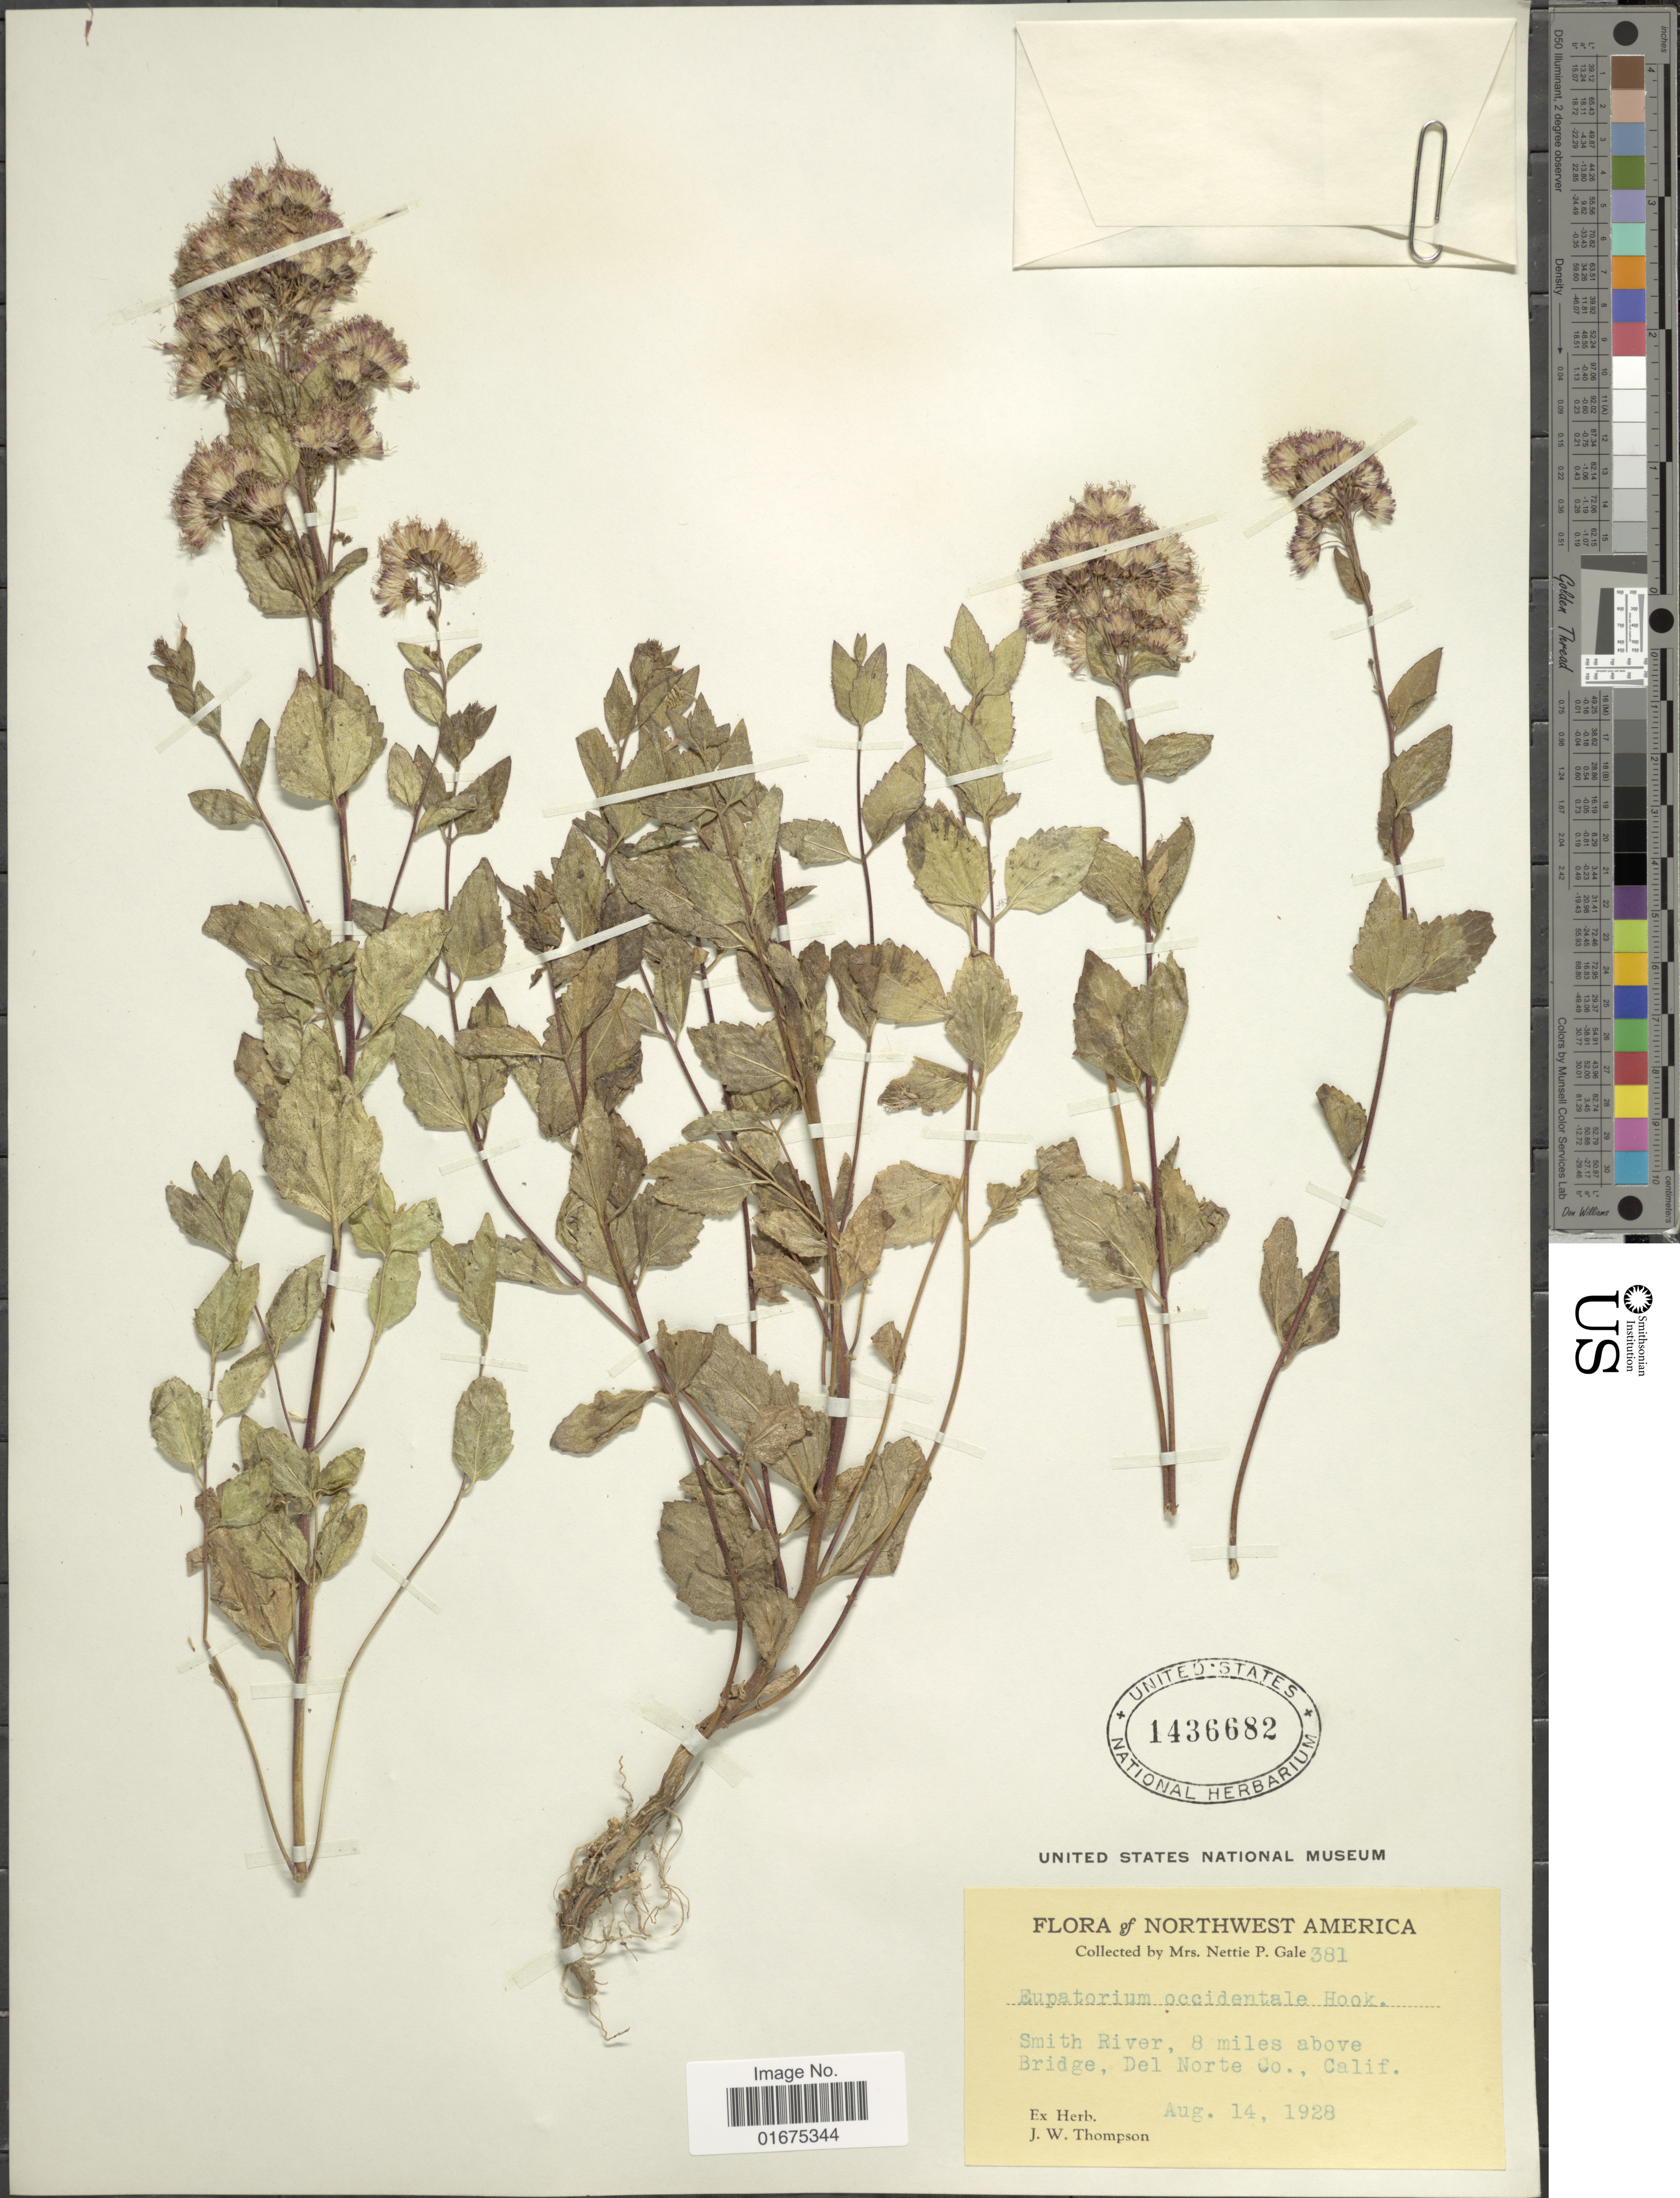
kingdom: Plantae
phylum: Tracheophyta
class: Magnoliopsida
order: Asterales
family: Asteraceae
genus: Ageratina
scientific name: Ageratina occidentalis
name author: (Hook.) R.M. King & H. Rob.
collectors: N. Gale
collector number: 381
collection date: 1928-08-14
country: United States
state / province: California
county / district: Del Norte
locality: Smith River, 8 miles above Bridge, Del Norte Co.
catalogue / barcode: US 1436682